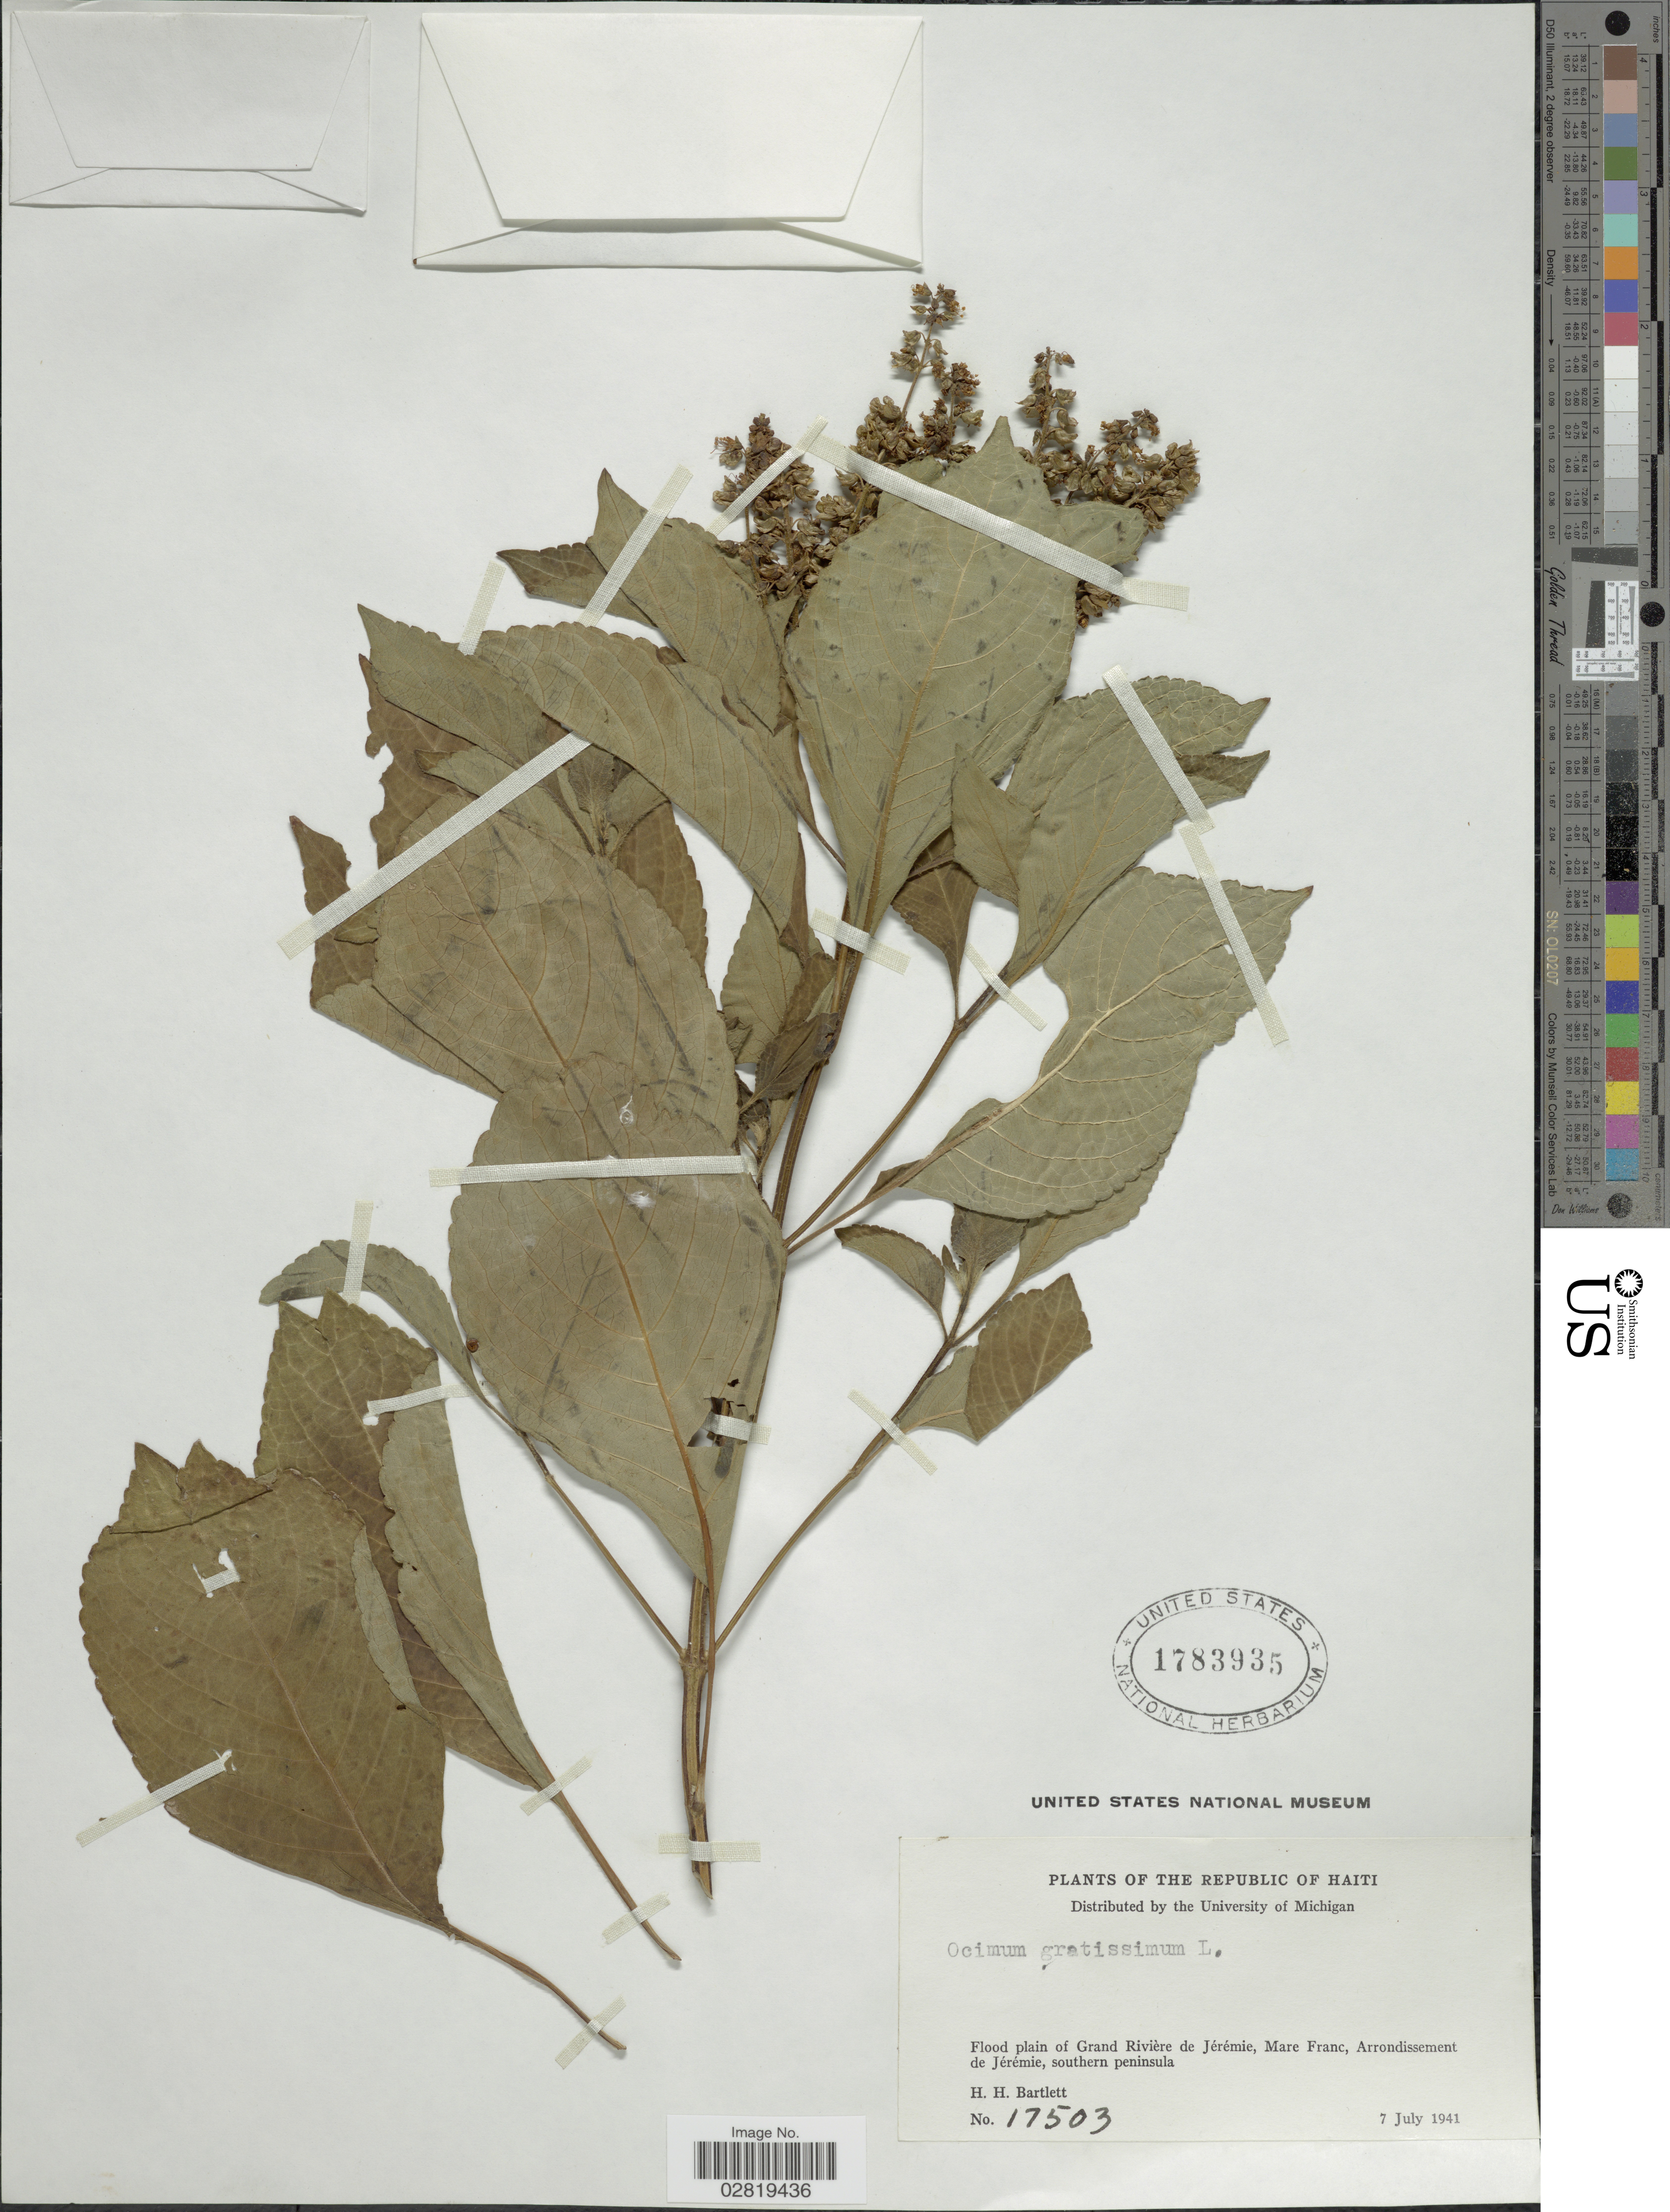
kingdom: Plantae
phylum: Tracheophyta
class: Magnoliopsida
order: Lamiales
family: Lamiaceae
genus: Ocimum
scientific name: Ocimum gratissimum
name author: L.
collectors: H. H. Bartlett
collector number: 17503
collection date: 1941-07-07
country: Haiti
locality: The Republic of Haiti, Flood plain of Grand Riviére de Jérémie, Mare Franc, Arrondissement de Jérémie, southern peninsula.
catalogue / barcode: US 1783935